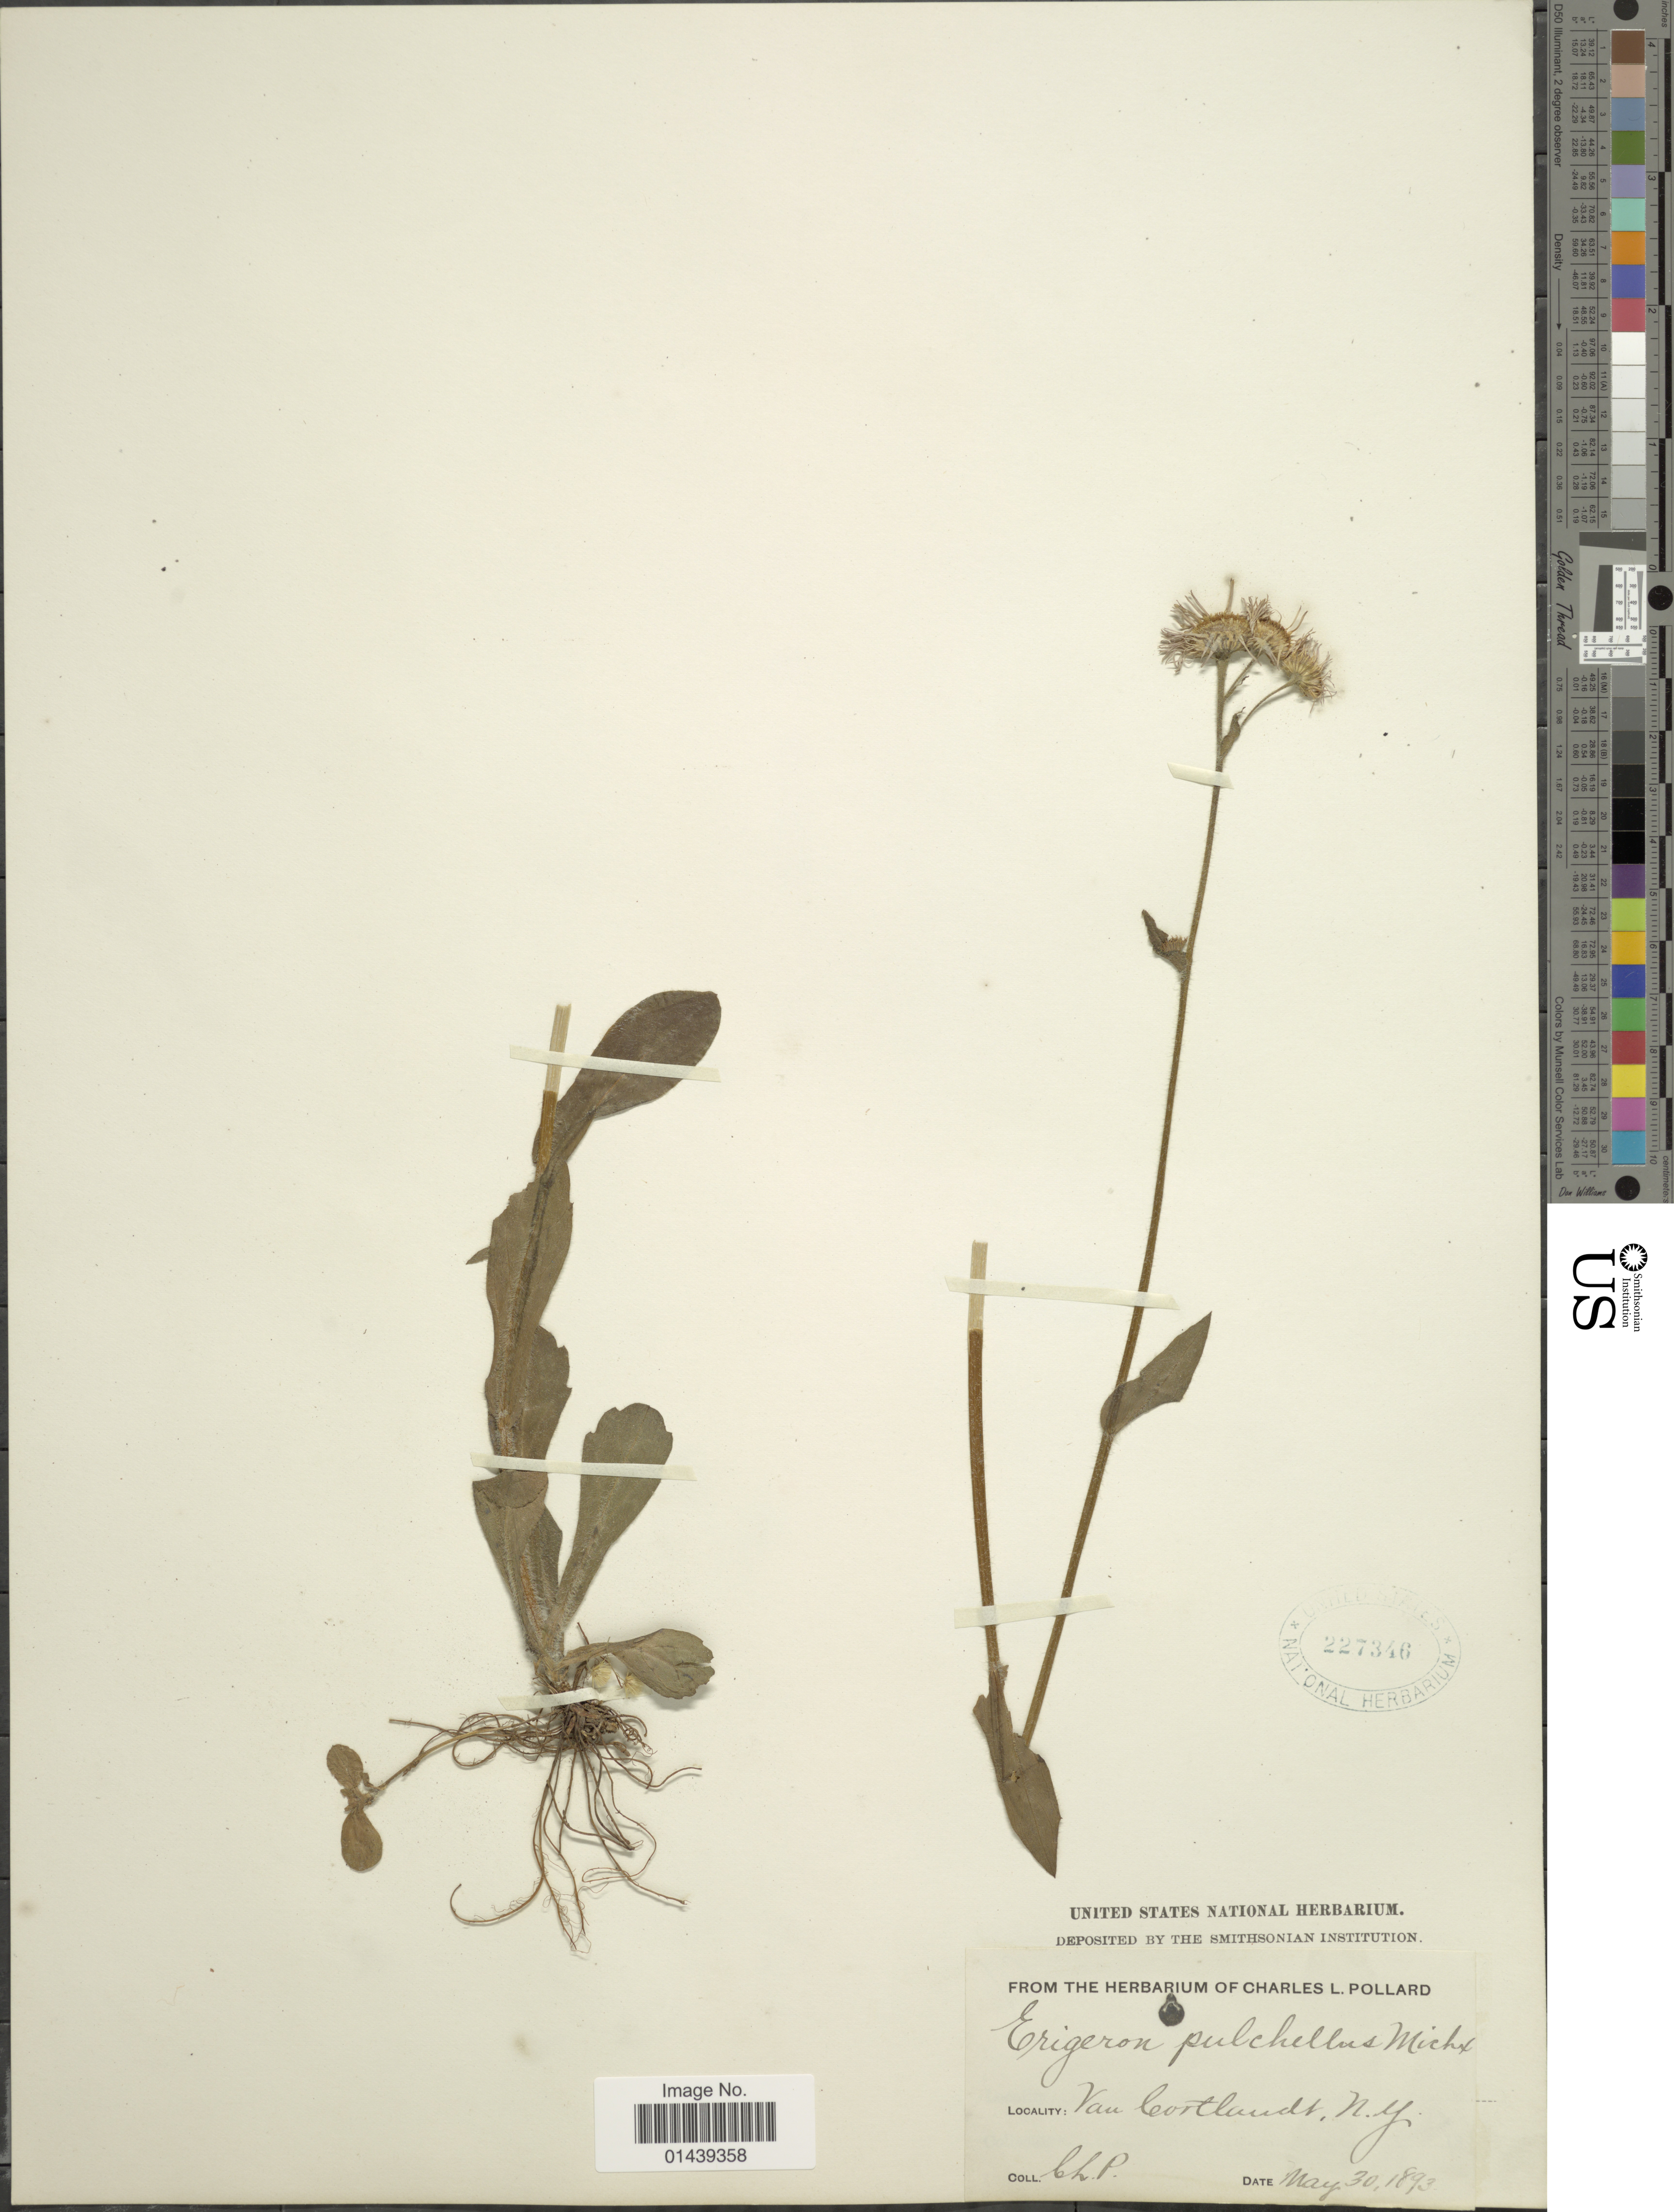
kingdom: Plantae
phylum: Tracheophyta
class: Magnoliopsida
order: Asterales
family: Asteraceae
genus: Erigeron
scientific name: Erigeron pulchellus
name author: Michx.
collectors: C. L. Pollard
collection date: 1893-05-30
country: United States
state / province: New York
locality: Van Cortlandt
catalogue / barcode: US 227346